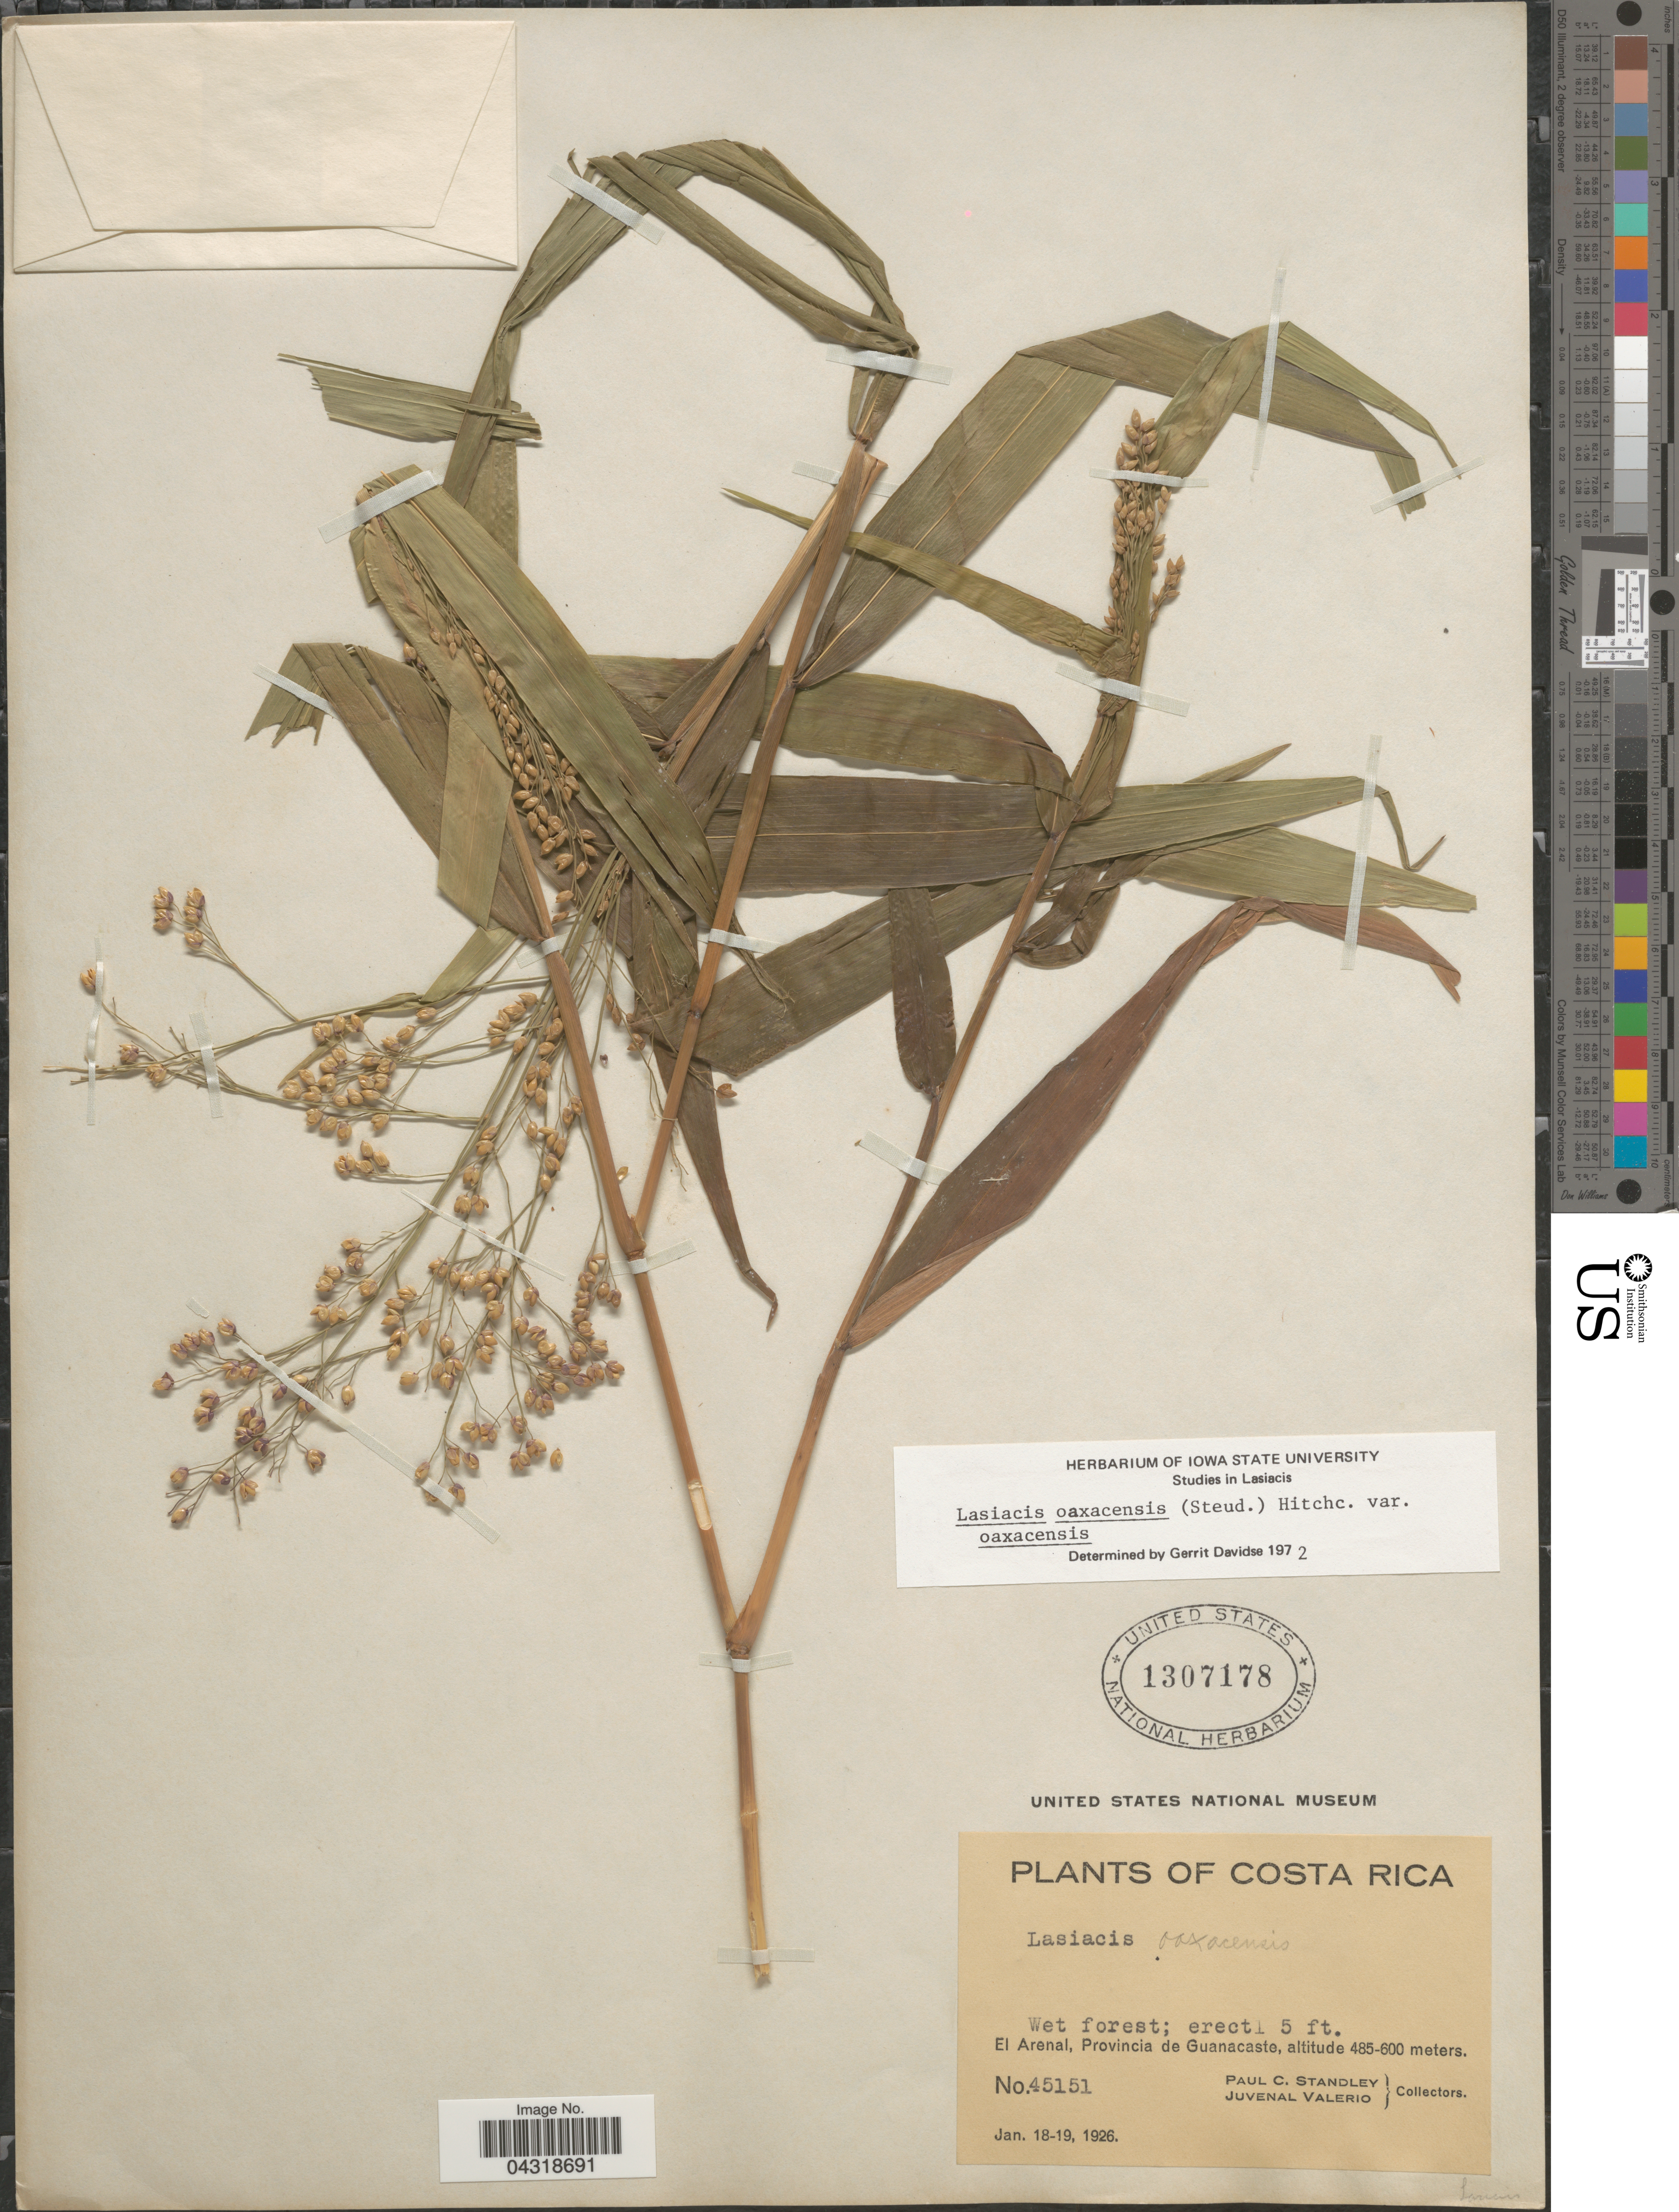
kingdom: Plantae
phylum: Tracheophyta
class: Liliopsida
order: Poales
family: Poaceae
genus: Lasiacis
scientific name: Lasiacis oaxacensis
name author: (Steud.) Hitchc.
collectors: P. C. Standley & J. Valerio R.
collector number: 45151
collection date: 1926-01-18/1926-01-19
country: Costa Rica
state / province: Guanacaste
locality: El Arenal.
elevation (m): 485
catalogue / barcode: US 1307178